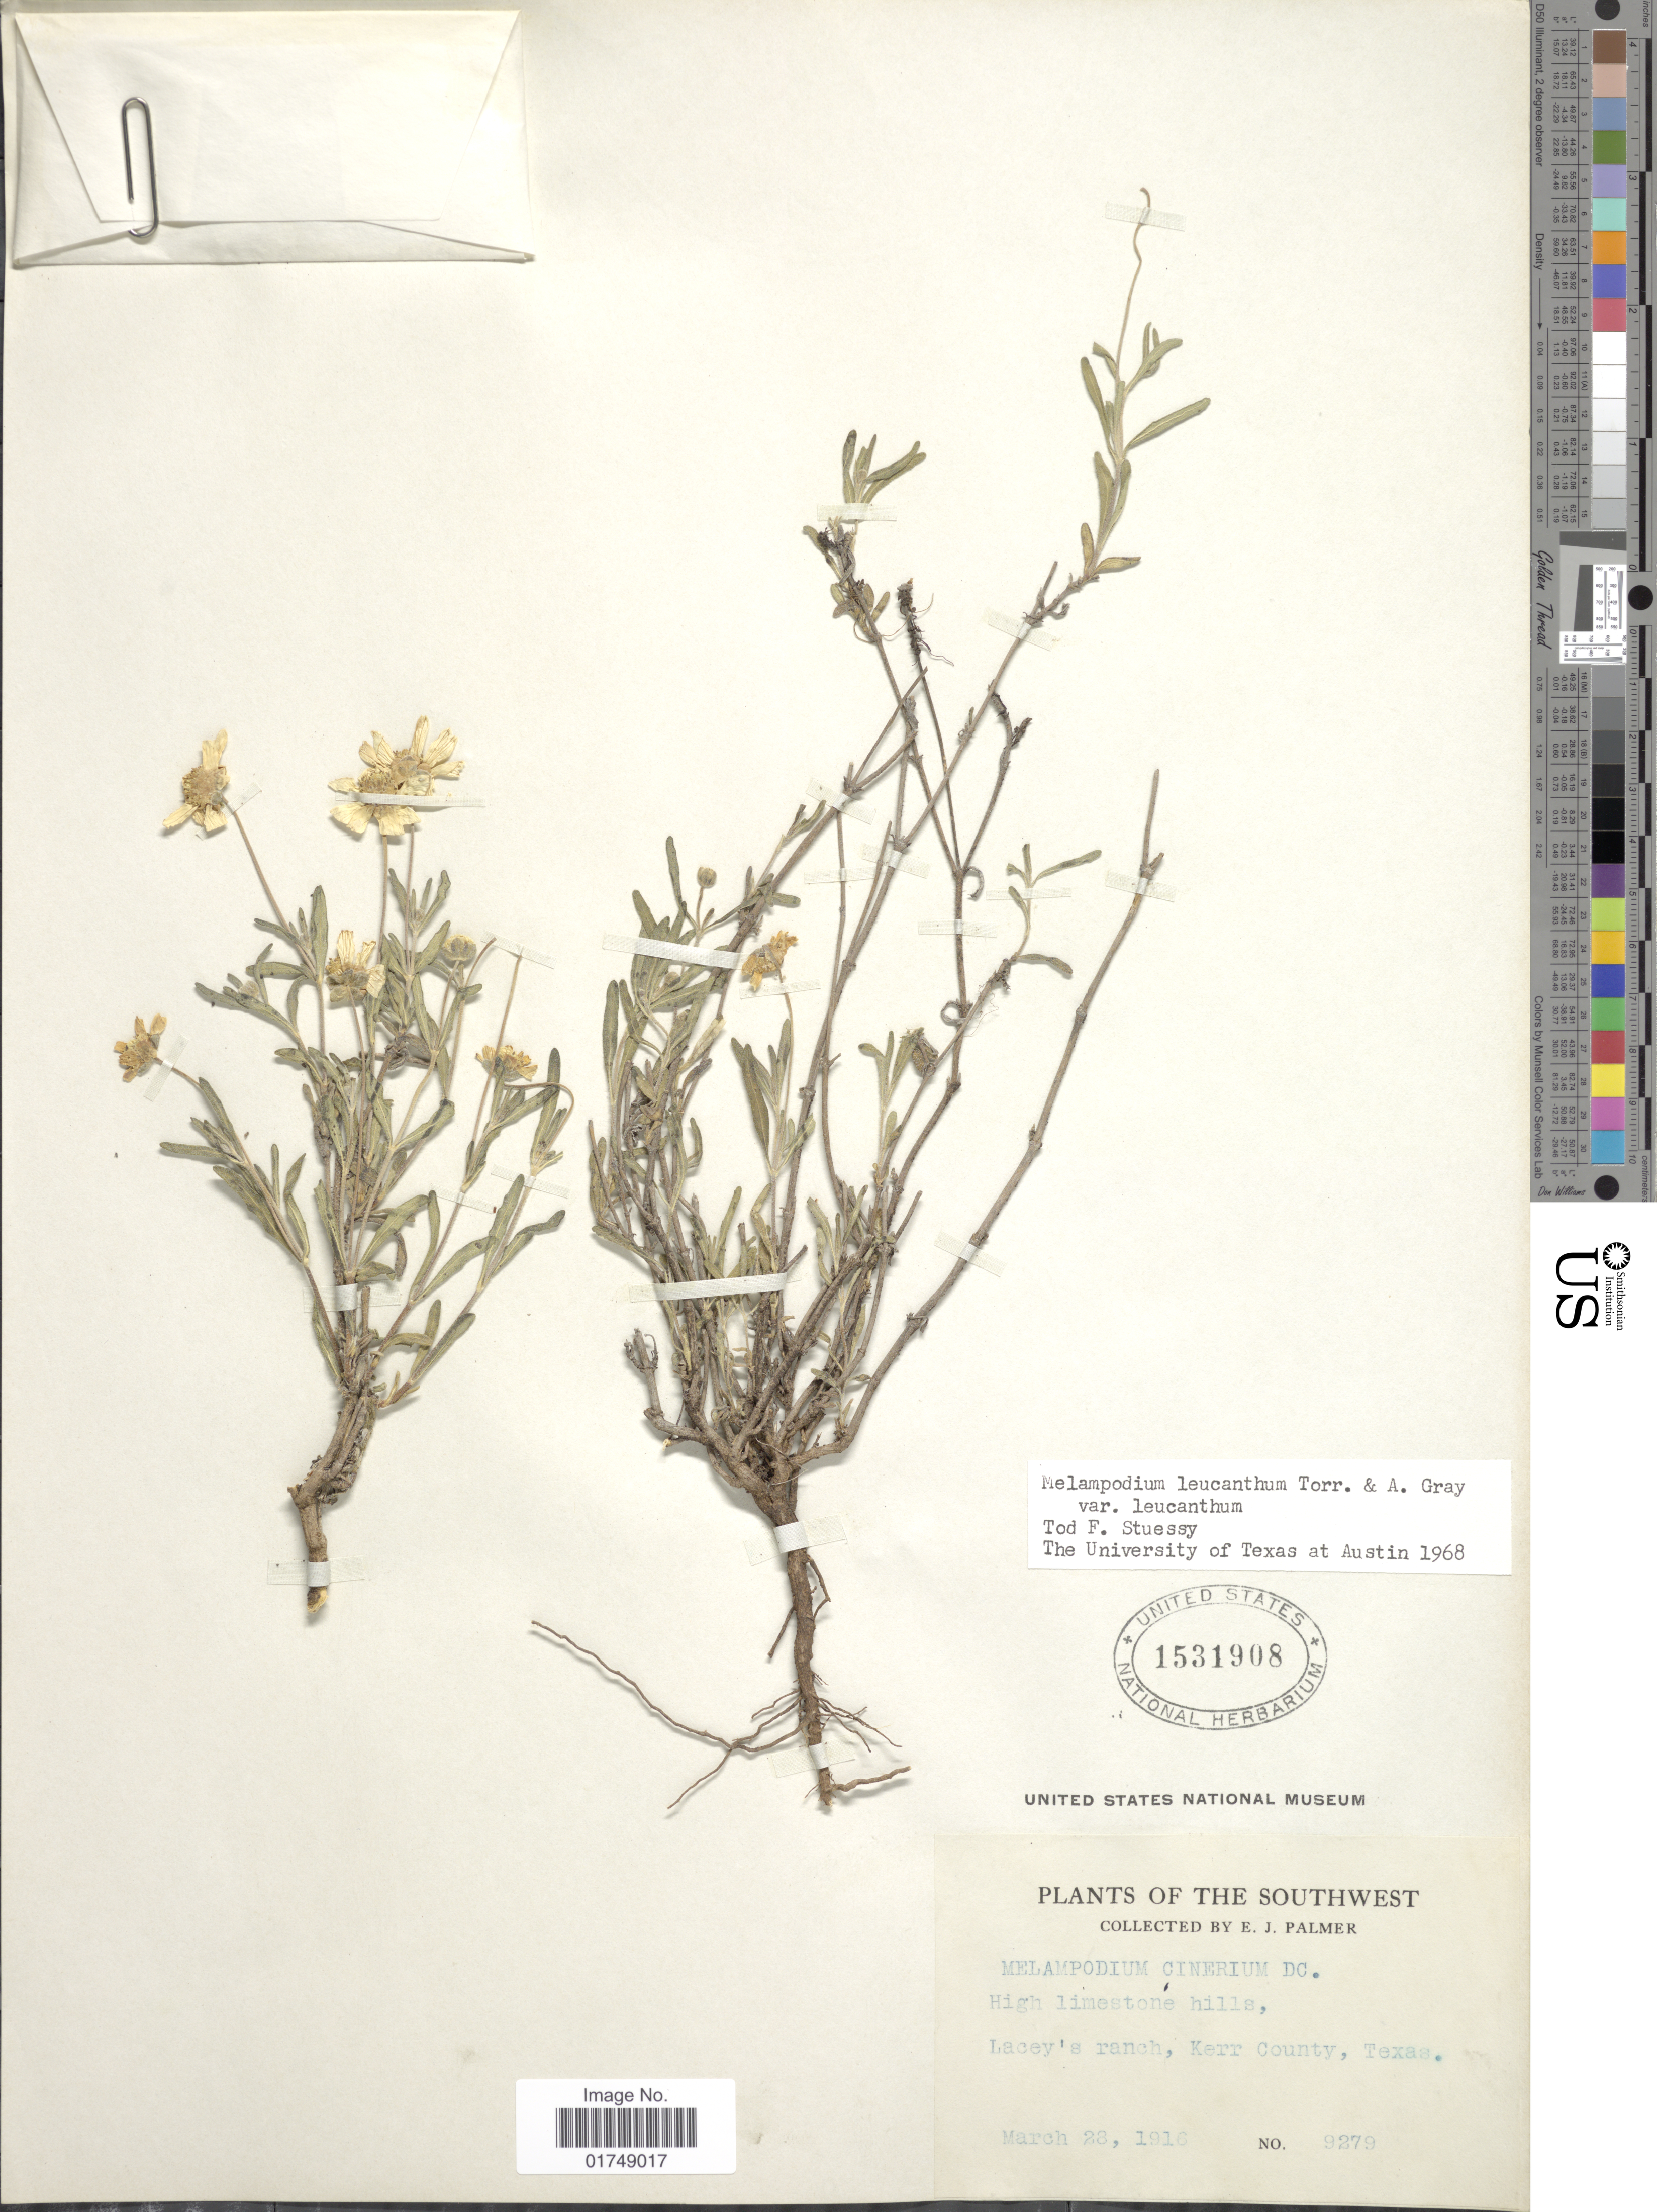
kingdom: Plantae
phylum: Tracheophyta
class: Magnoliopsida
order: Asterales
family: Asteraceae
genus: Melampodium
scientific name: Melampodium leucanthum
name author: Torr. & A. Gray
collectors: E. J. Palmer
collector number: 9279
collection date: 1916-03-28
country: United States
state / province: Texas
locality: Lacey's ranch, Kerr County. Southwest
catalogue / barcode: US 1531908